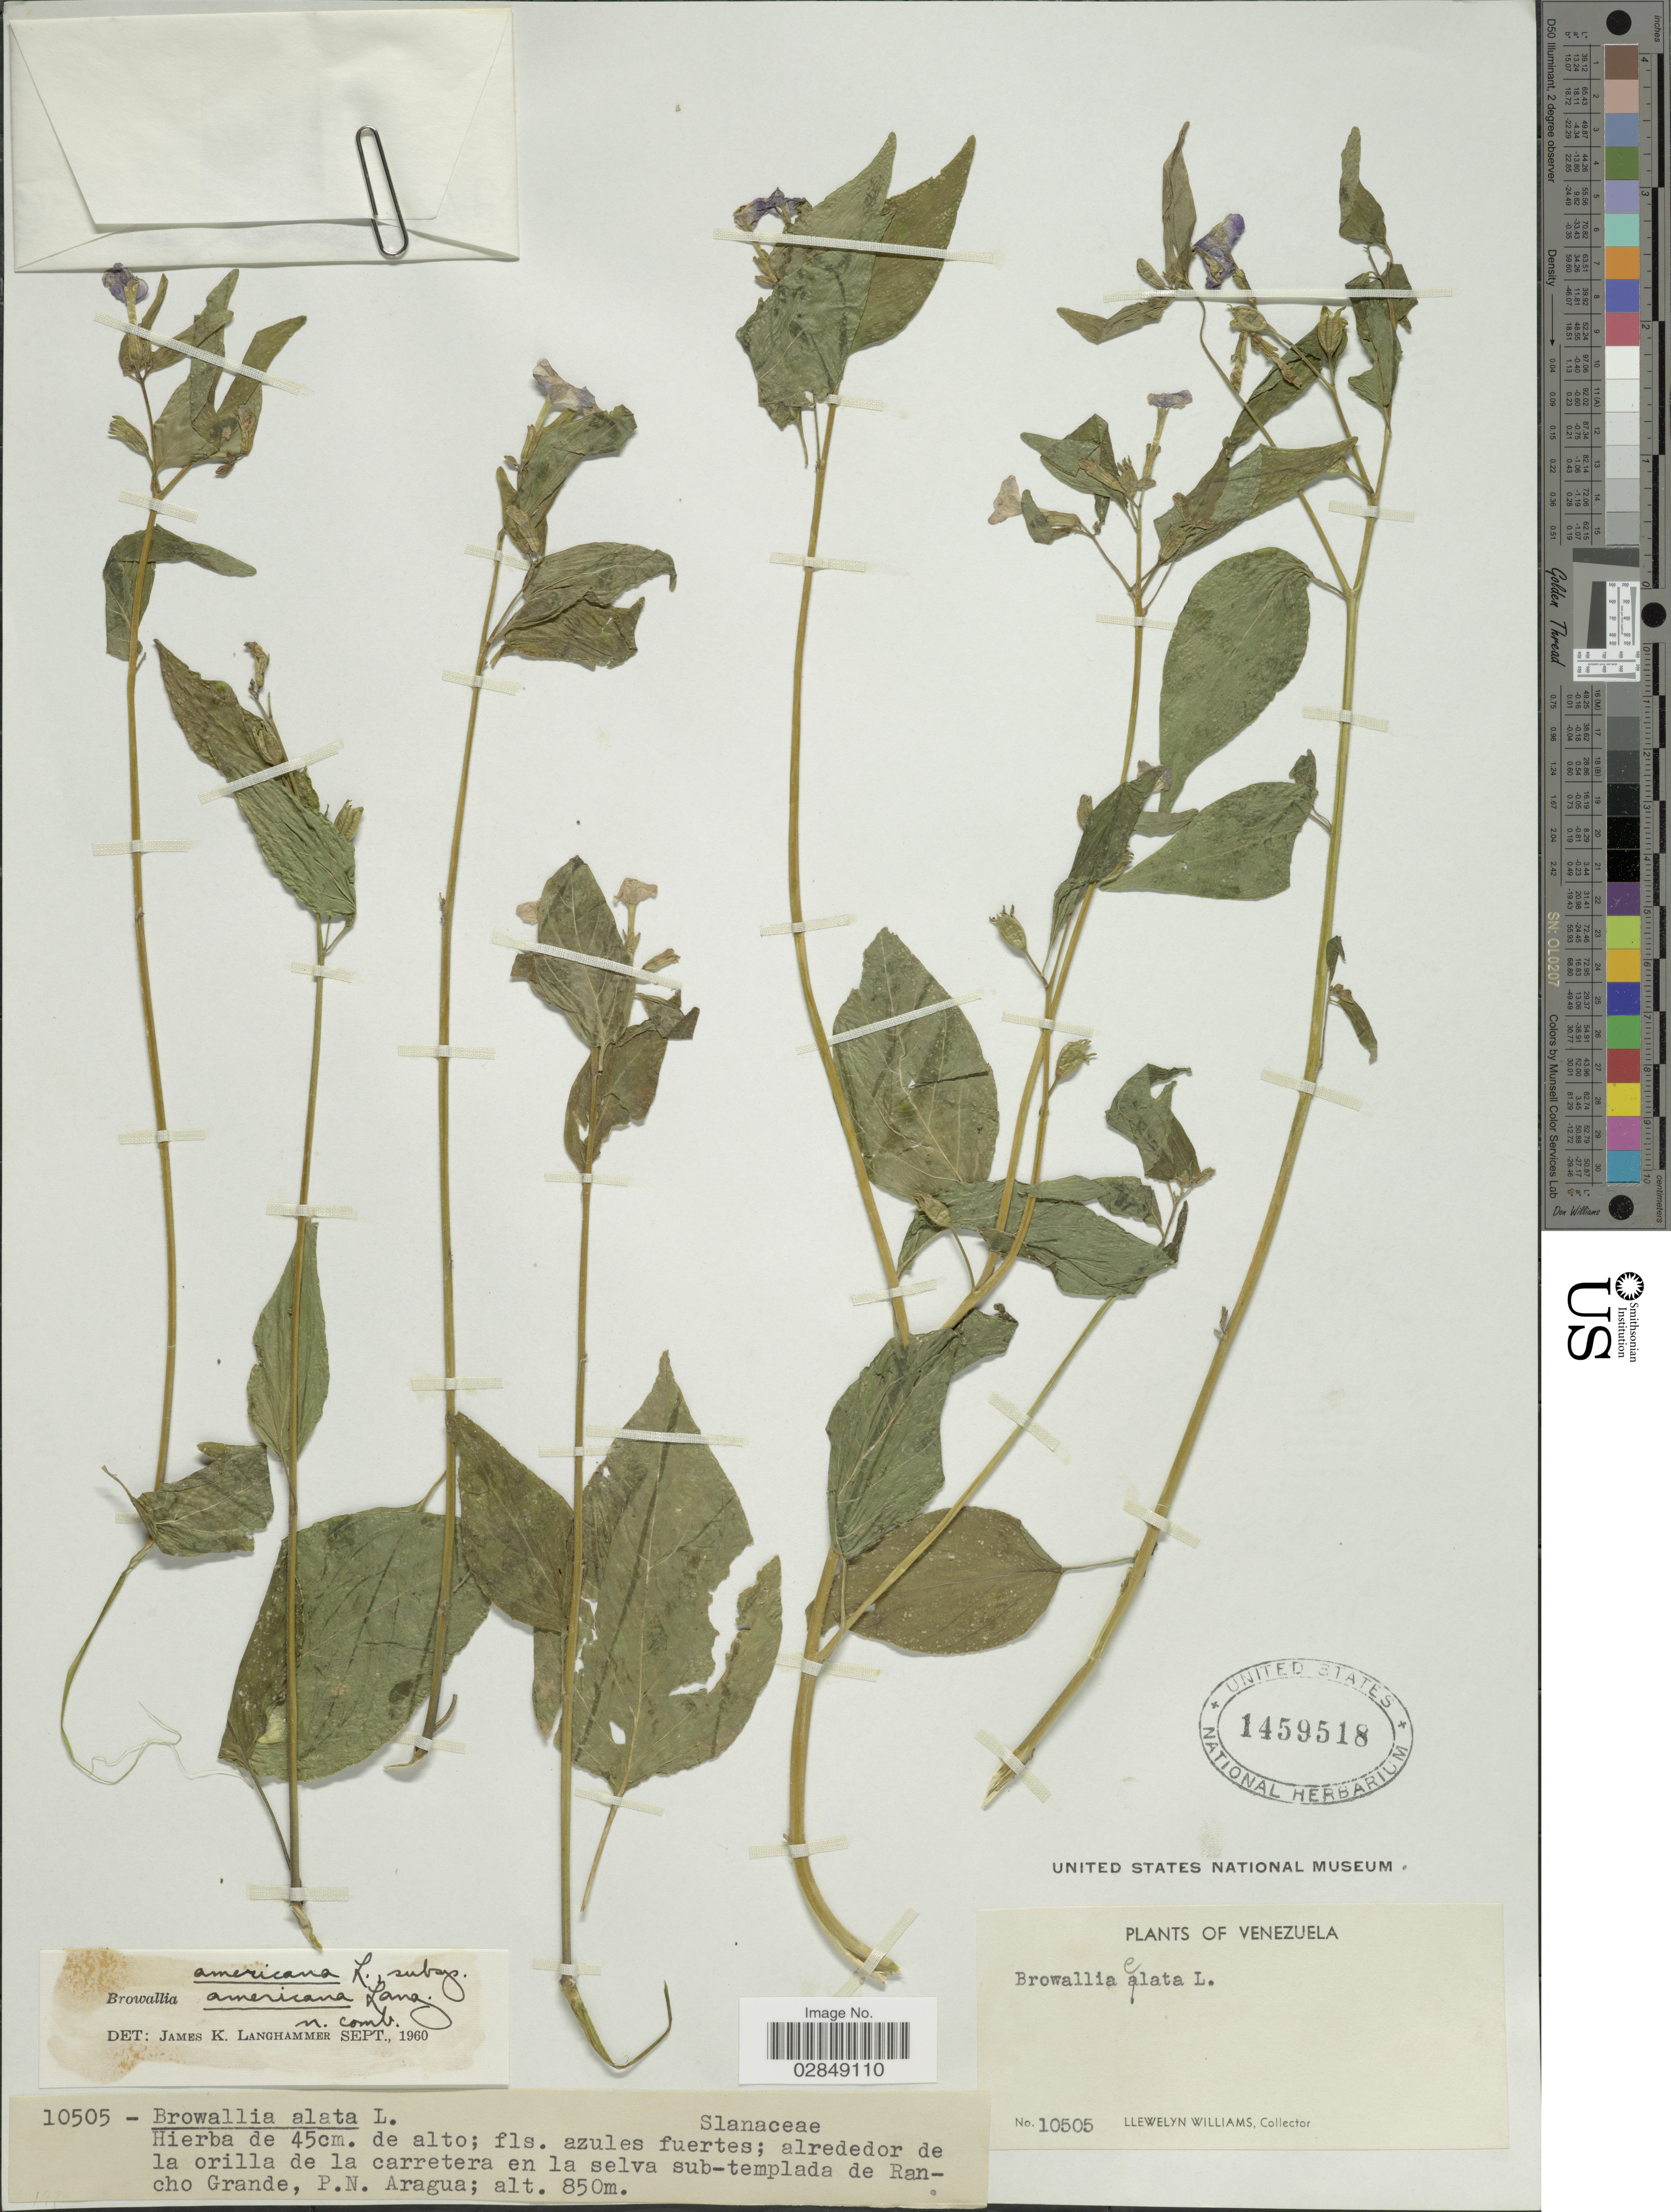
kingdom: Plantae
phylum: Tracheophyta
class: Magnoliopsida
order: Solanales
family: Solanaceae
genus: Browallia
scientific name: Browallia americana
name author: L.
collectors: Ll. Williams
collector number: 10505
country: Venezuela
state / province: Aragua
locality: Alrededor de la orilla de la carretera en la selva sub-templada de Rancho Grande, P.N. Aragua.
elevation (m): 850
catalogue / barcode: US 1459518